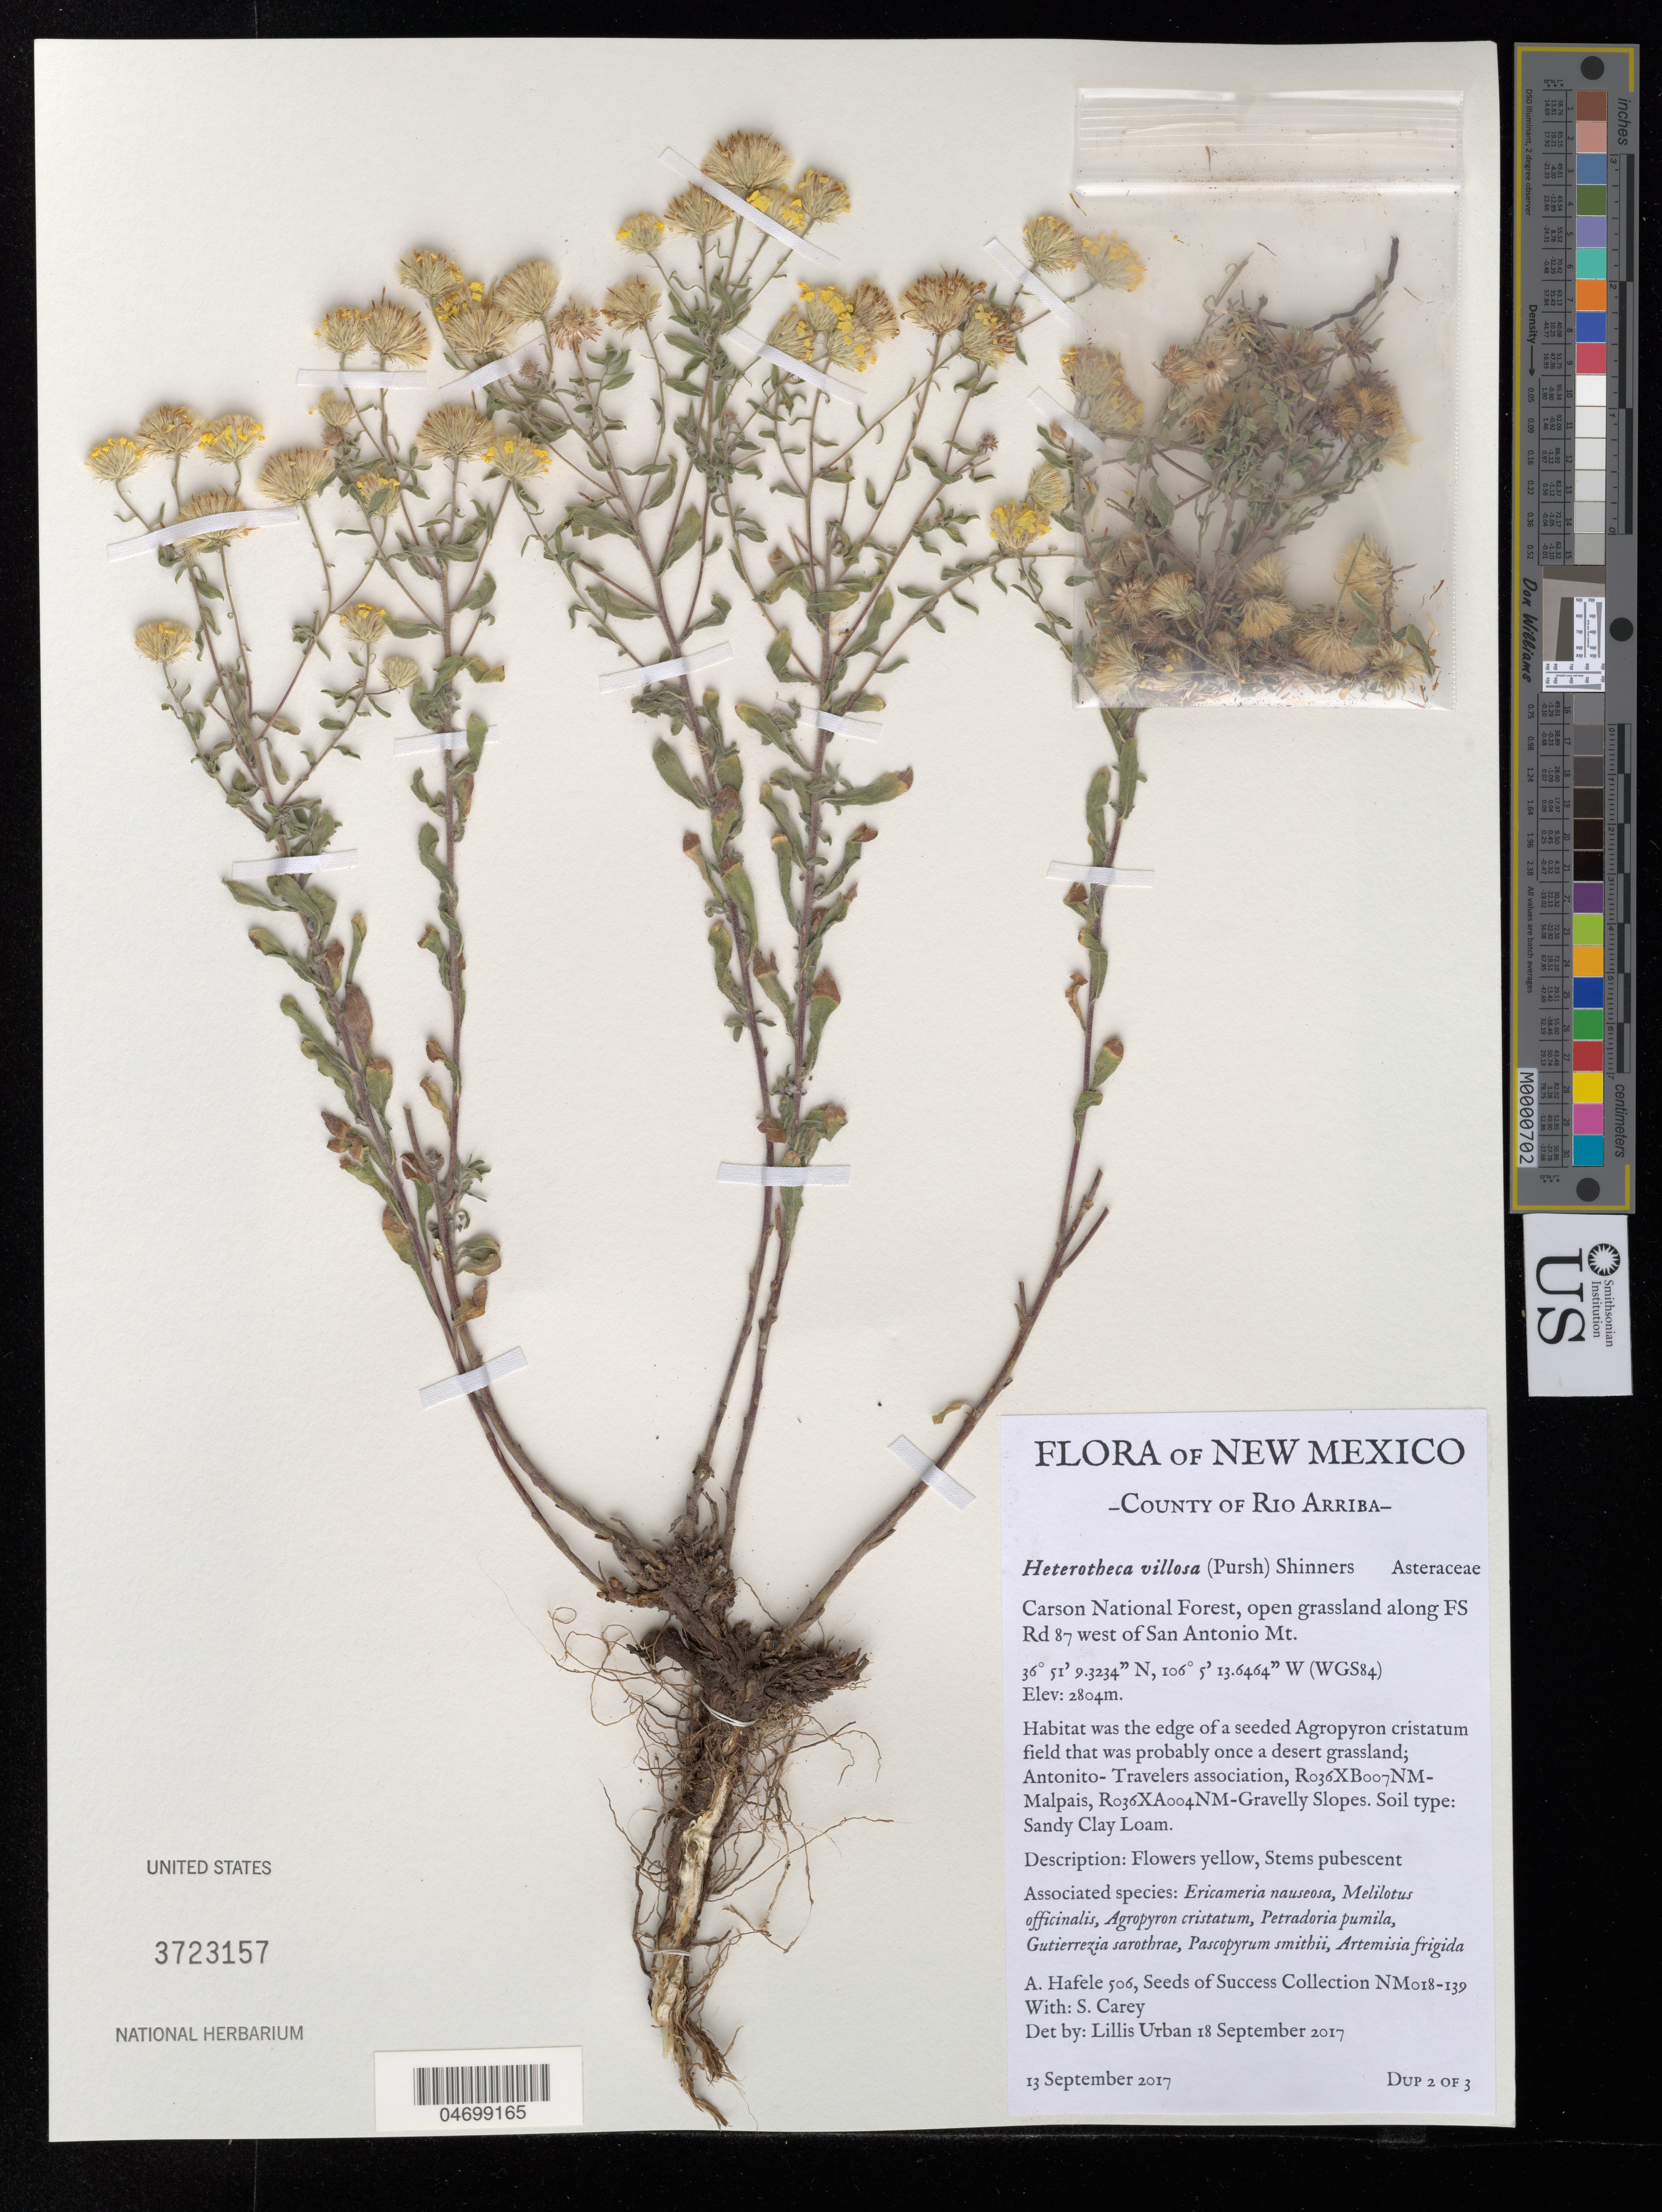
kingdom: Plantae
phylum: Tracheophyta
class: Magnoliopsida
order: Asterales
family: Asteraceae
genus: Heterotheca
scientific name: Heterotheca villosa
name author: (Pursh) Shinners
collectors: A. Hafele & S. Carey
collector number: NM018-139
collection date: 2017-09-13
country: United States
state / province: New Mexico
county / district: Rio Arriba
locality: Carson National Forest, open grassland along FS Rd 87 about 7.5 miles in along roadside, W of San Antonio Mt.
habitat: Edge of seeded Agropyron Field, Antonito - Travelers association/ R036XB007NM-Malpais, R036XA004NM-Gravelly Slopes. Sandy clay loam. With Melilotus officinalis, Agropyron cristatum, Melilotus officinalis, Artemisia frigida, etc.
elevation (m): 2804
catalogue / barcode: US 3723157